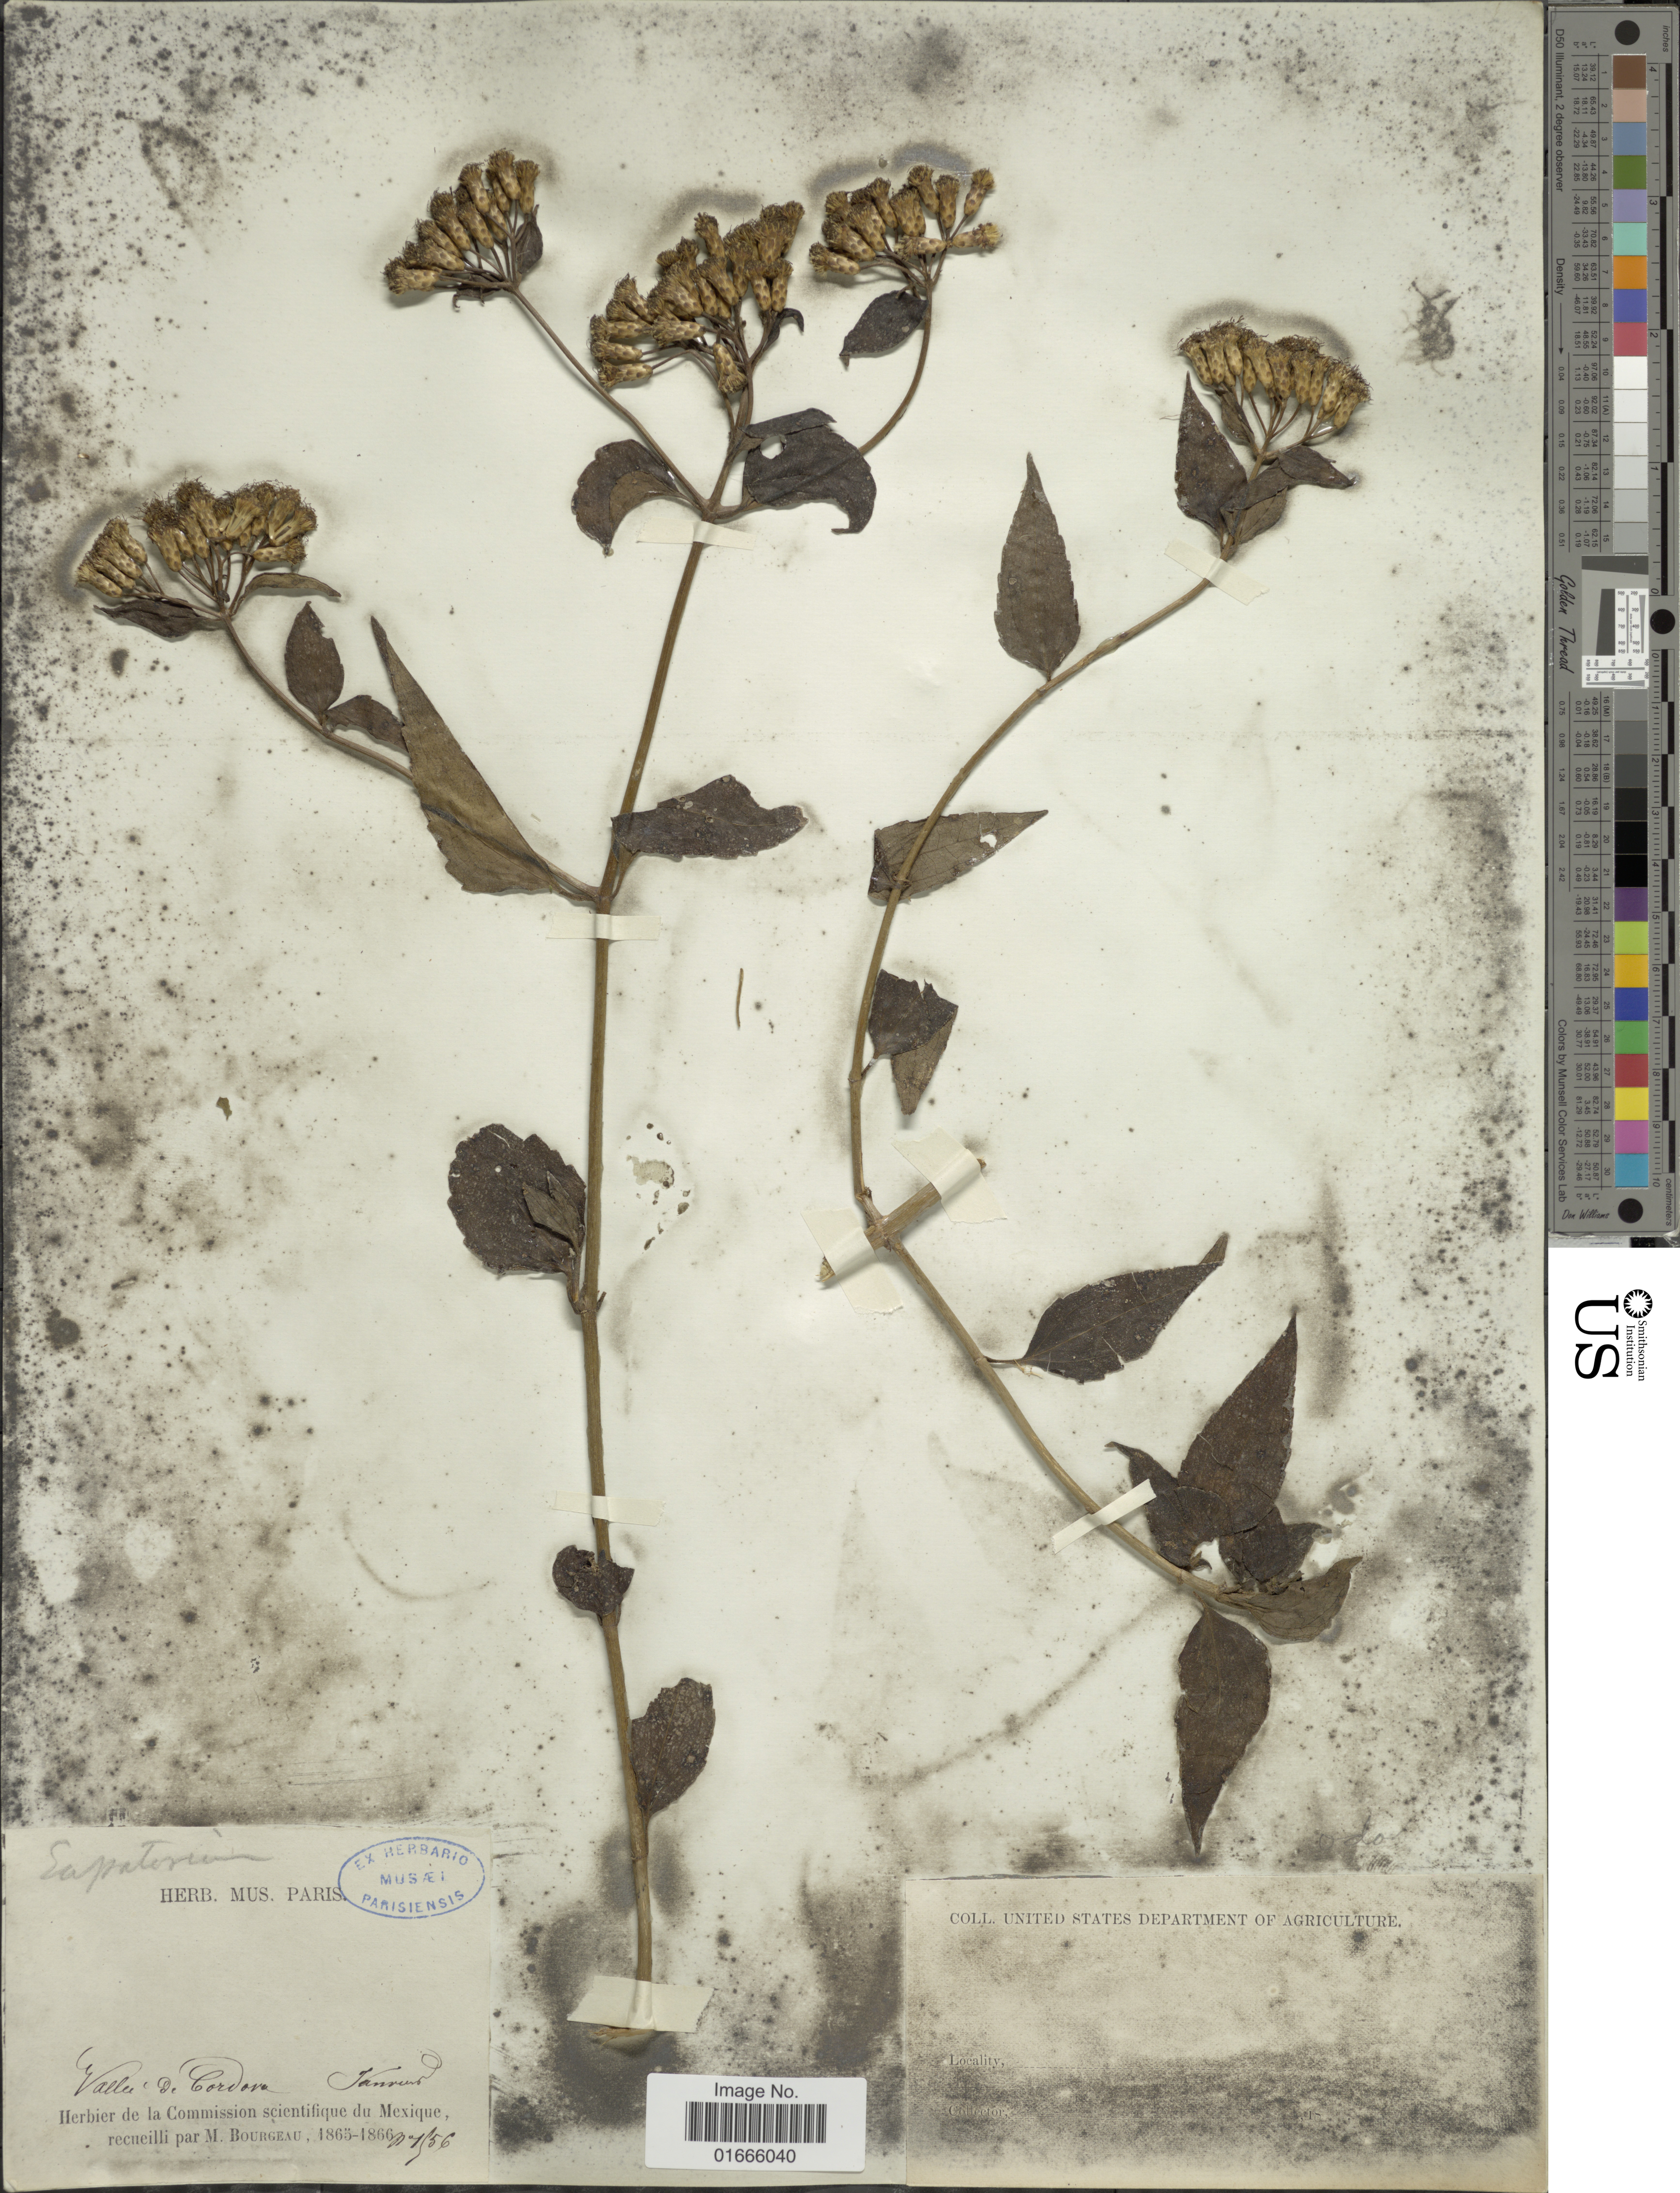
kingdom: Plantae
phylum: Tracheophyta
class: Magnoliopsida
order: Asterales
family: Asteraceae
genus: Chromolaena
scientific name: Chromolaena odorata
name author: (L.) R.M. King & H. Rob.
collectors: M. Bourgeau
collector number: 1156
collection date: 1856-01/1866-01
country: Mexico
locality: Vallei de Cordova